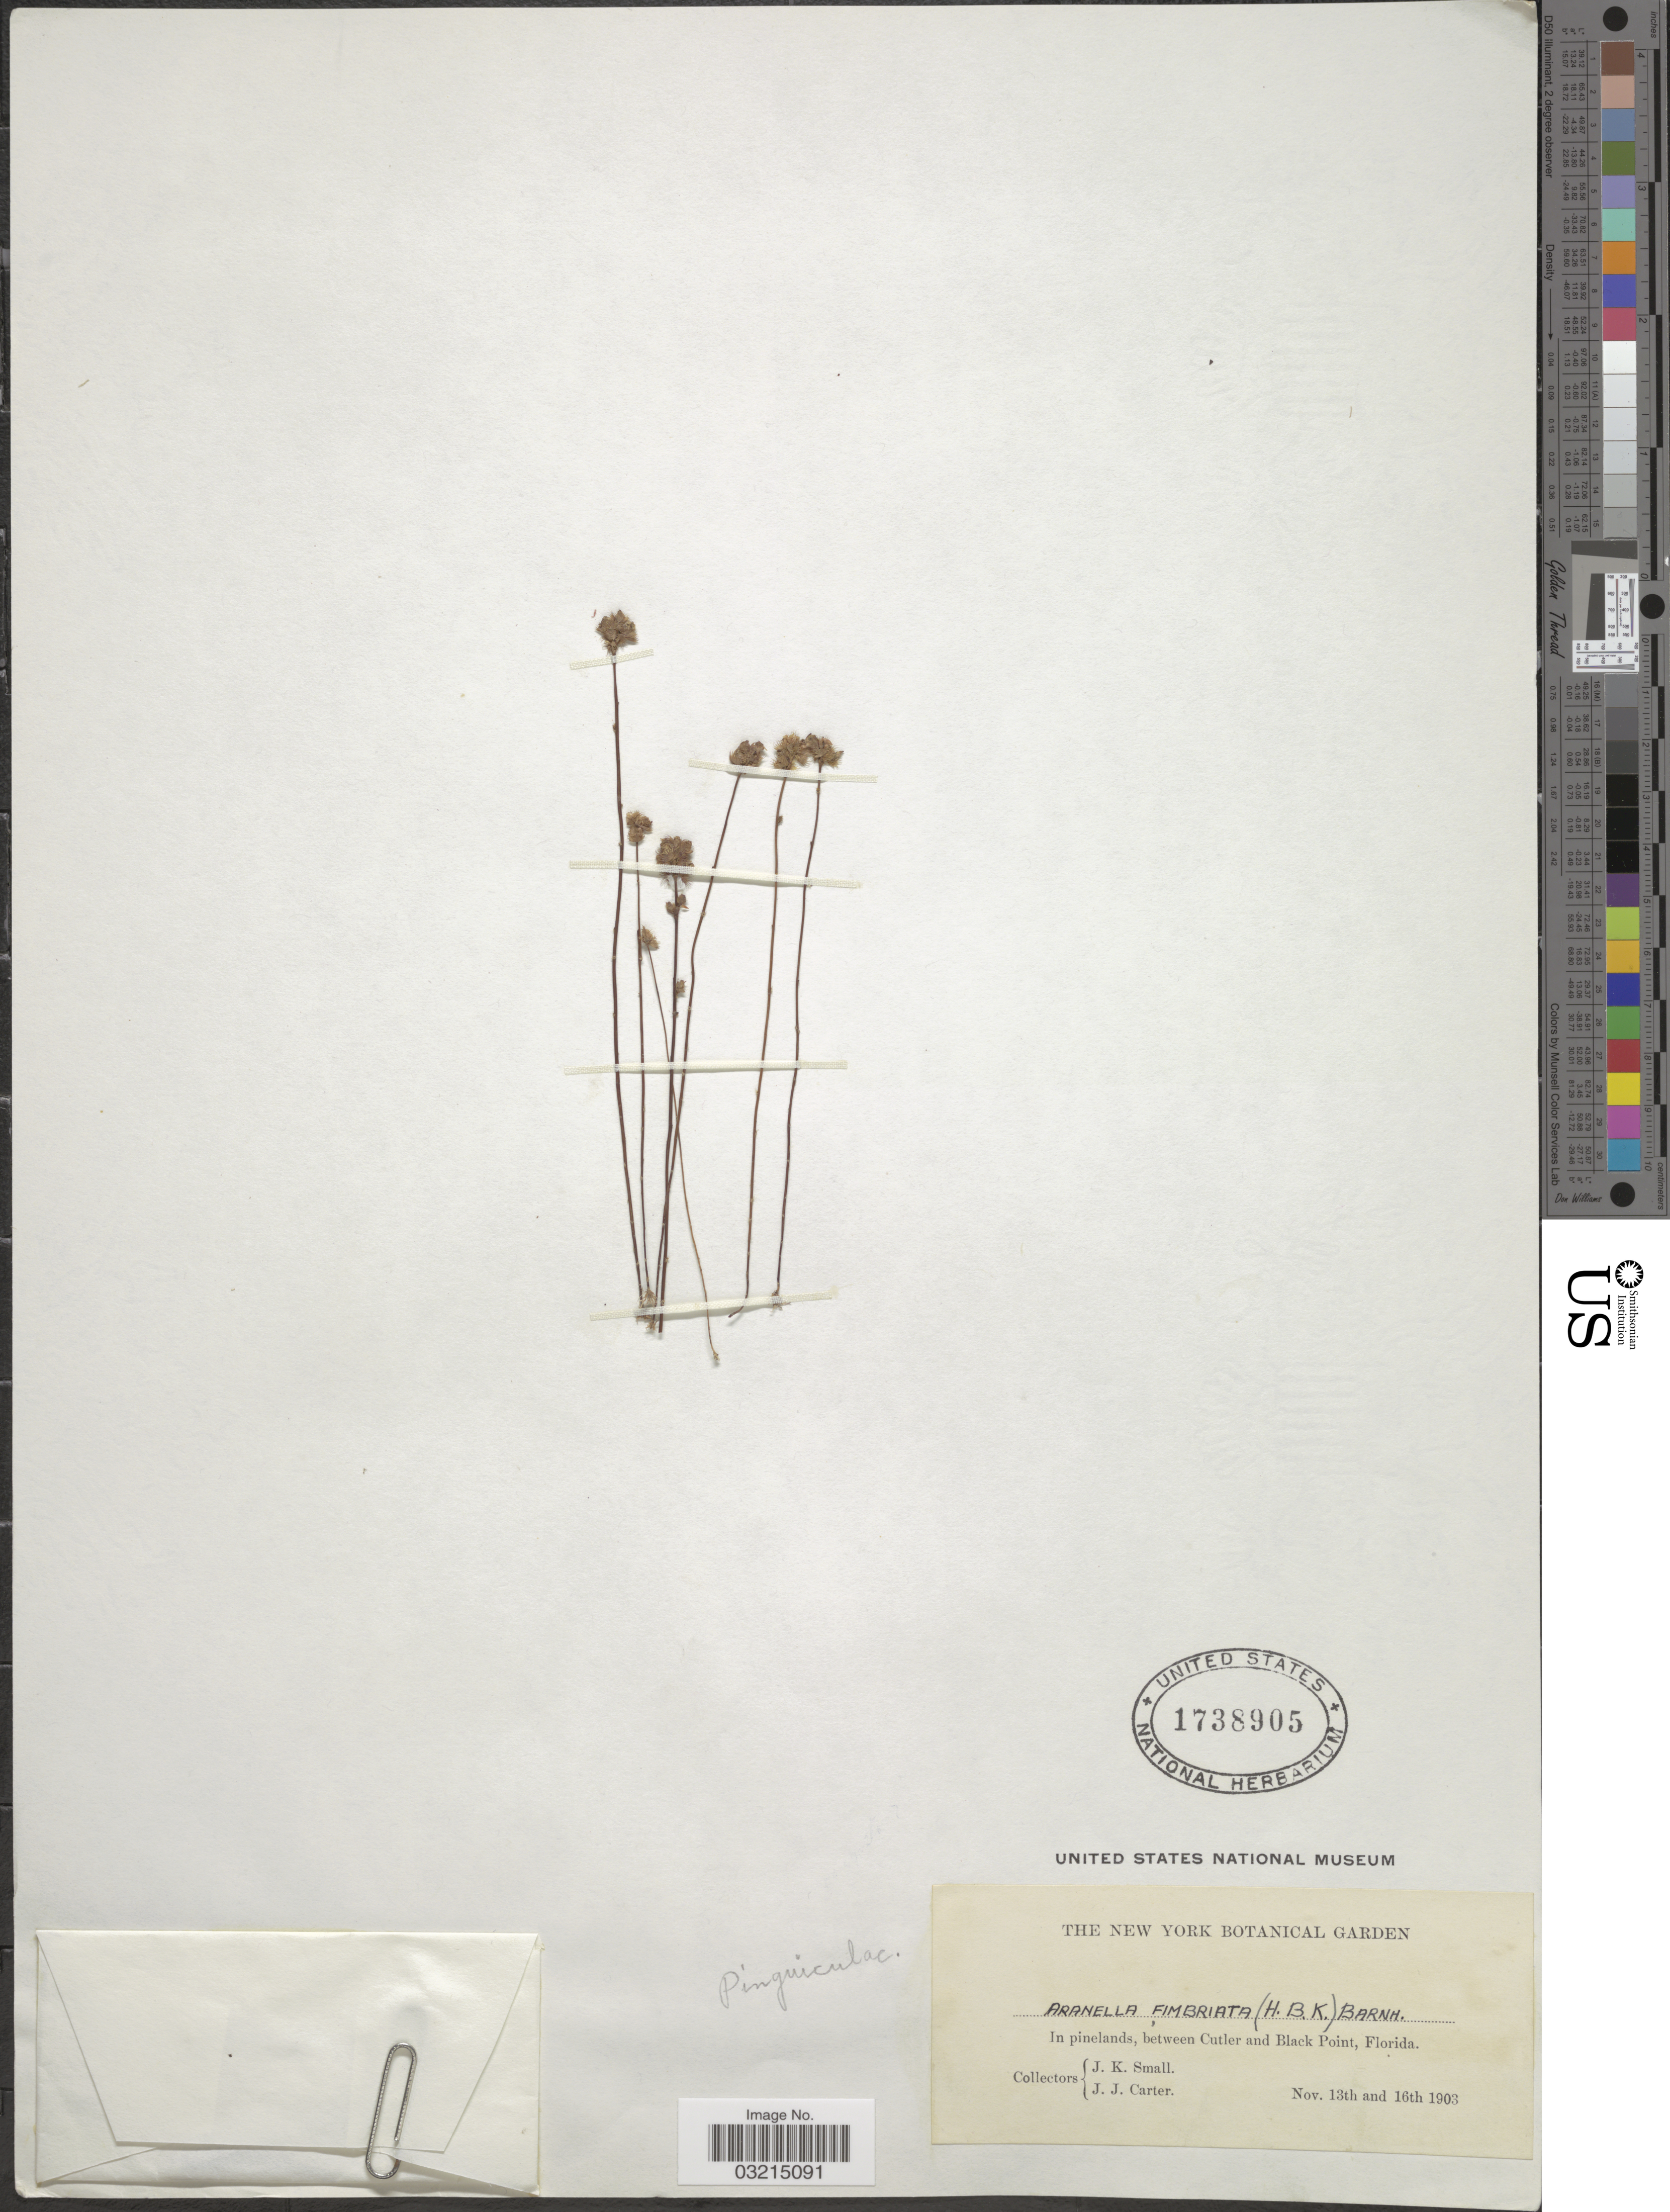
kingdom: Plantae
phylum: Tracheophyta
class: Magnoliopsida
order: Lamiales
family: Lentibulariaceae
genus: Utricularia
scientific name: Utricularia fimbriata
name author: Kunth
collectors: J. K. Small & J. Carter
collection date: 1903-11-13/1903-11-16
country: United States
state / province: Florida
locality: In pinelands, between Cutler and Black Point.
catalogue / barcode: US 1738905